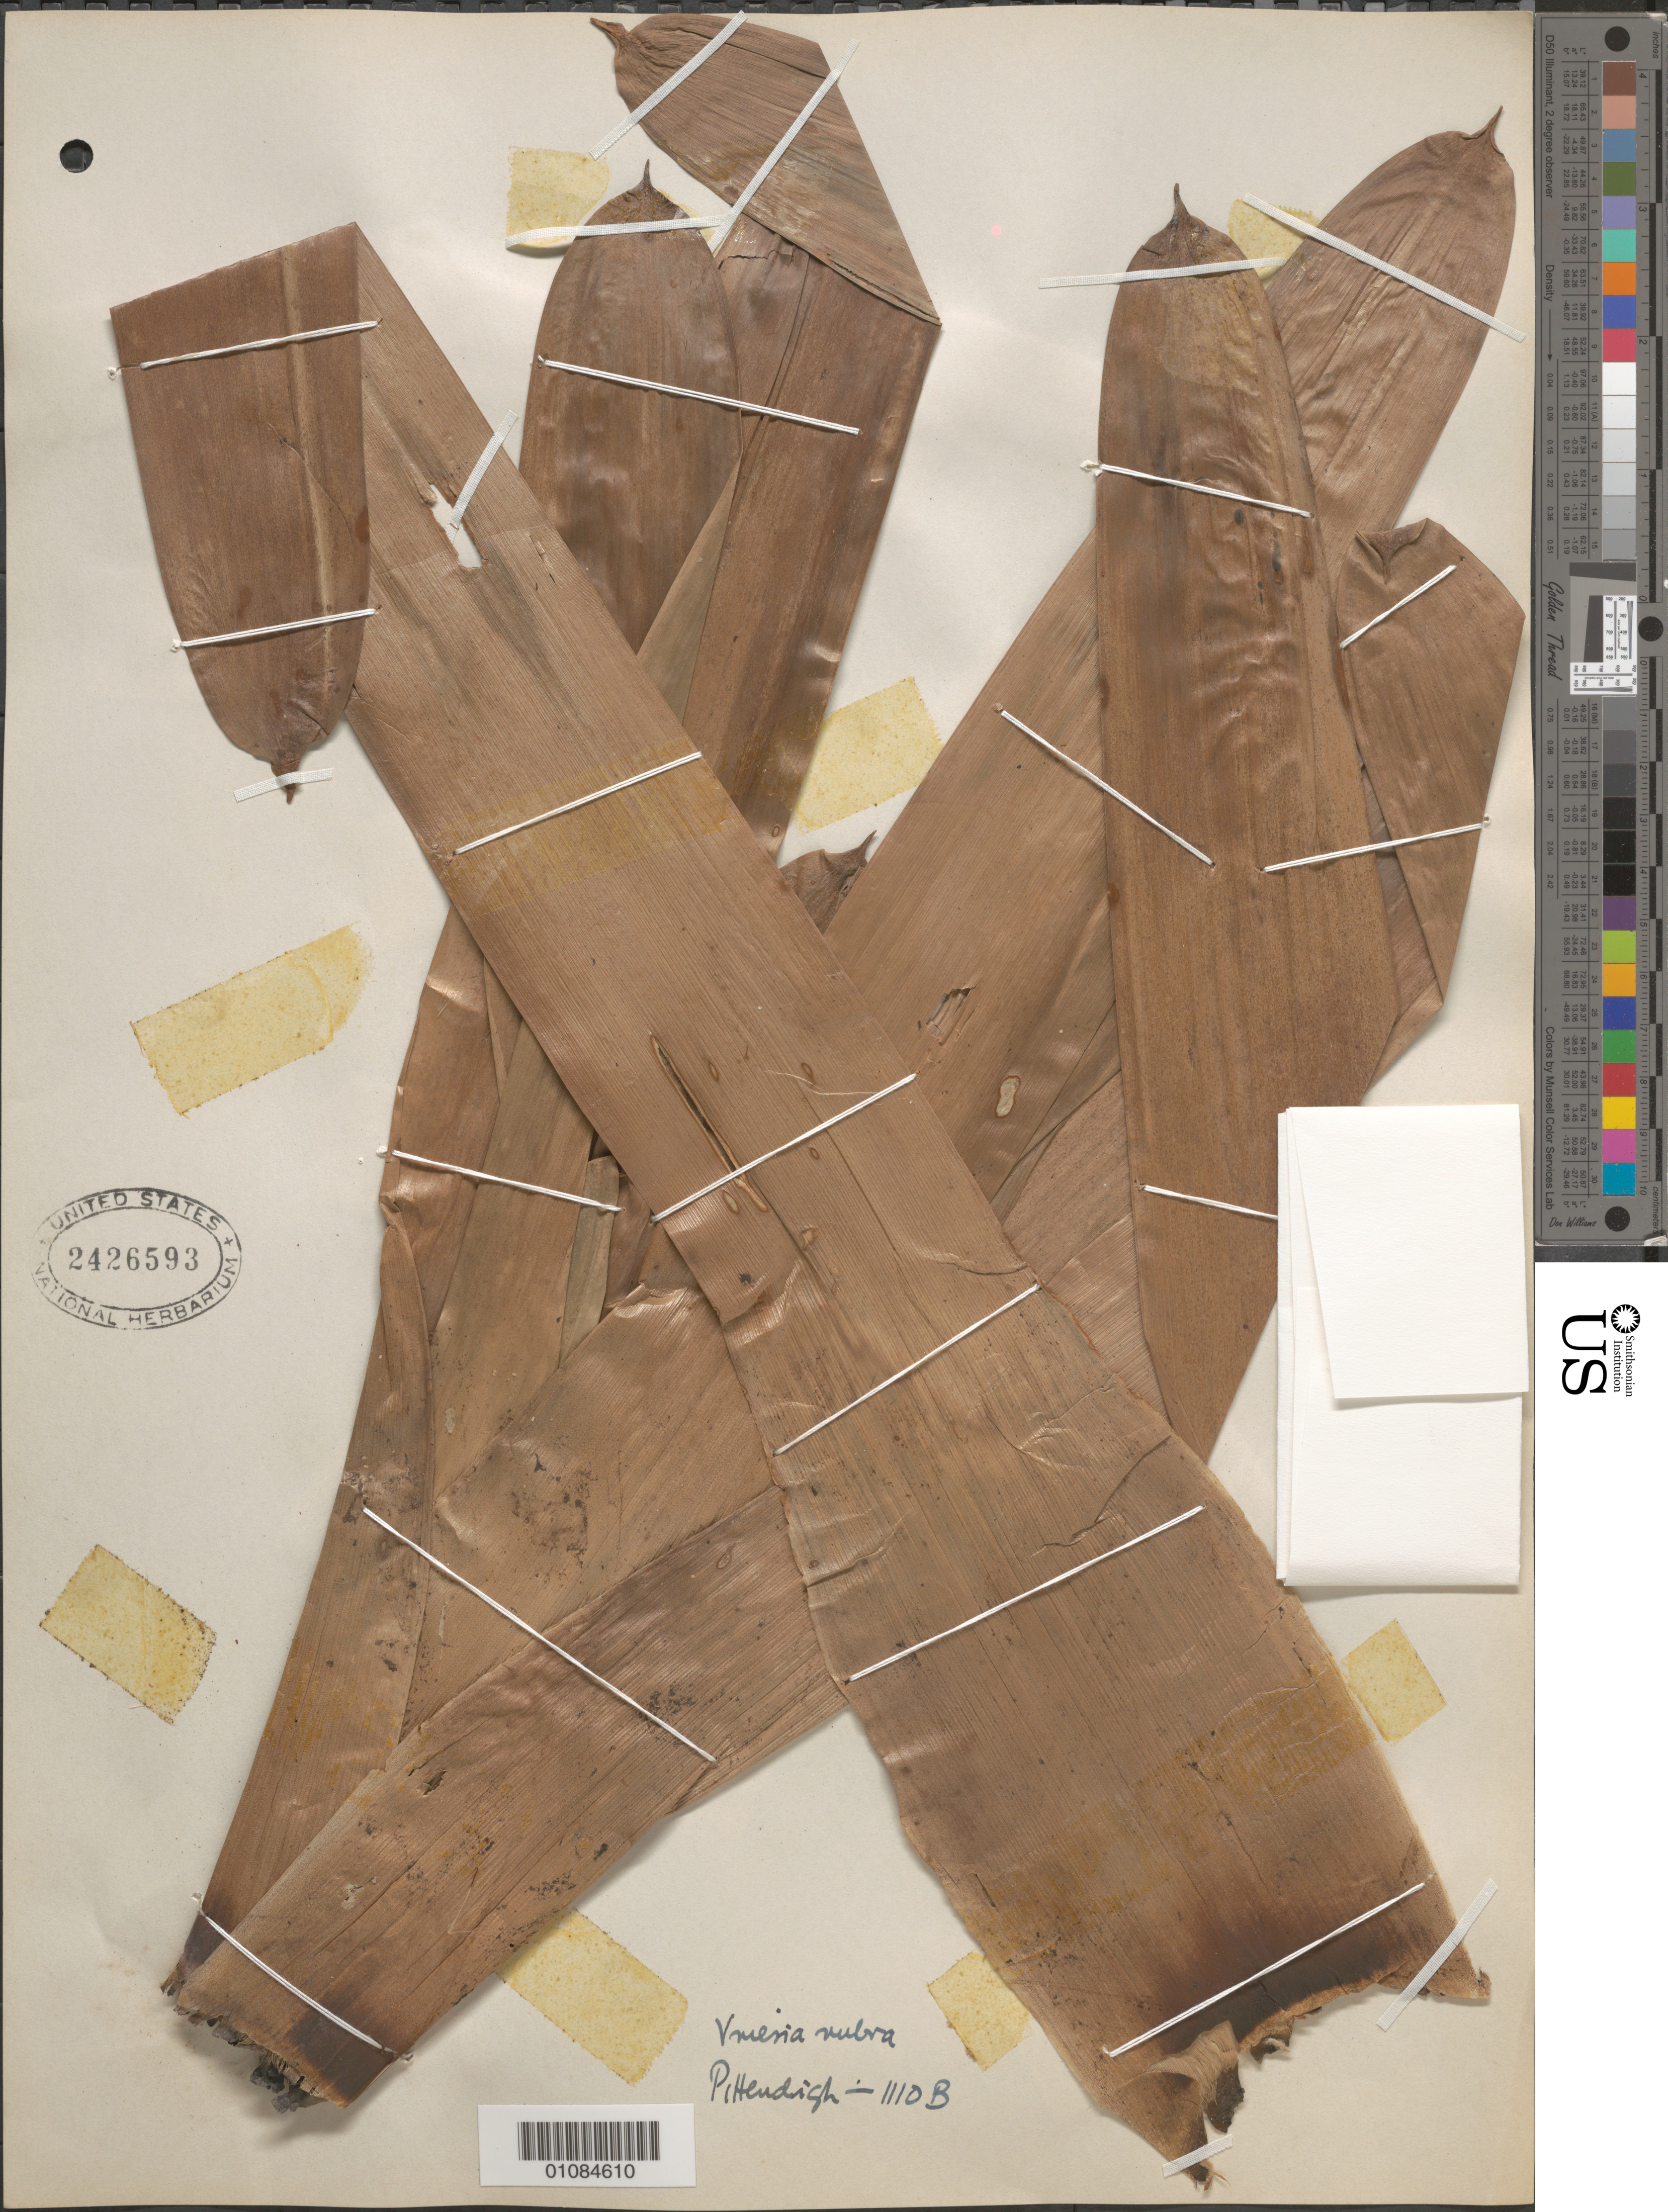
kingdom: Plantae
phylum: Tracheophyta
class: Liliopsida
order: Poales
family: Bromeliaceae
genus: Vriesea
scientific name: Vriesea rubra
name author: (Ruiz & Pav.) Beer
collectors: C. S. Pittendrigh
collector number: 1110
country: Trinidad and Tobago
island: Trinidad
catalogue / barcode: US 2426593